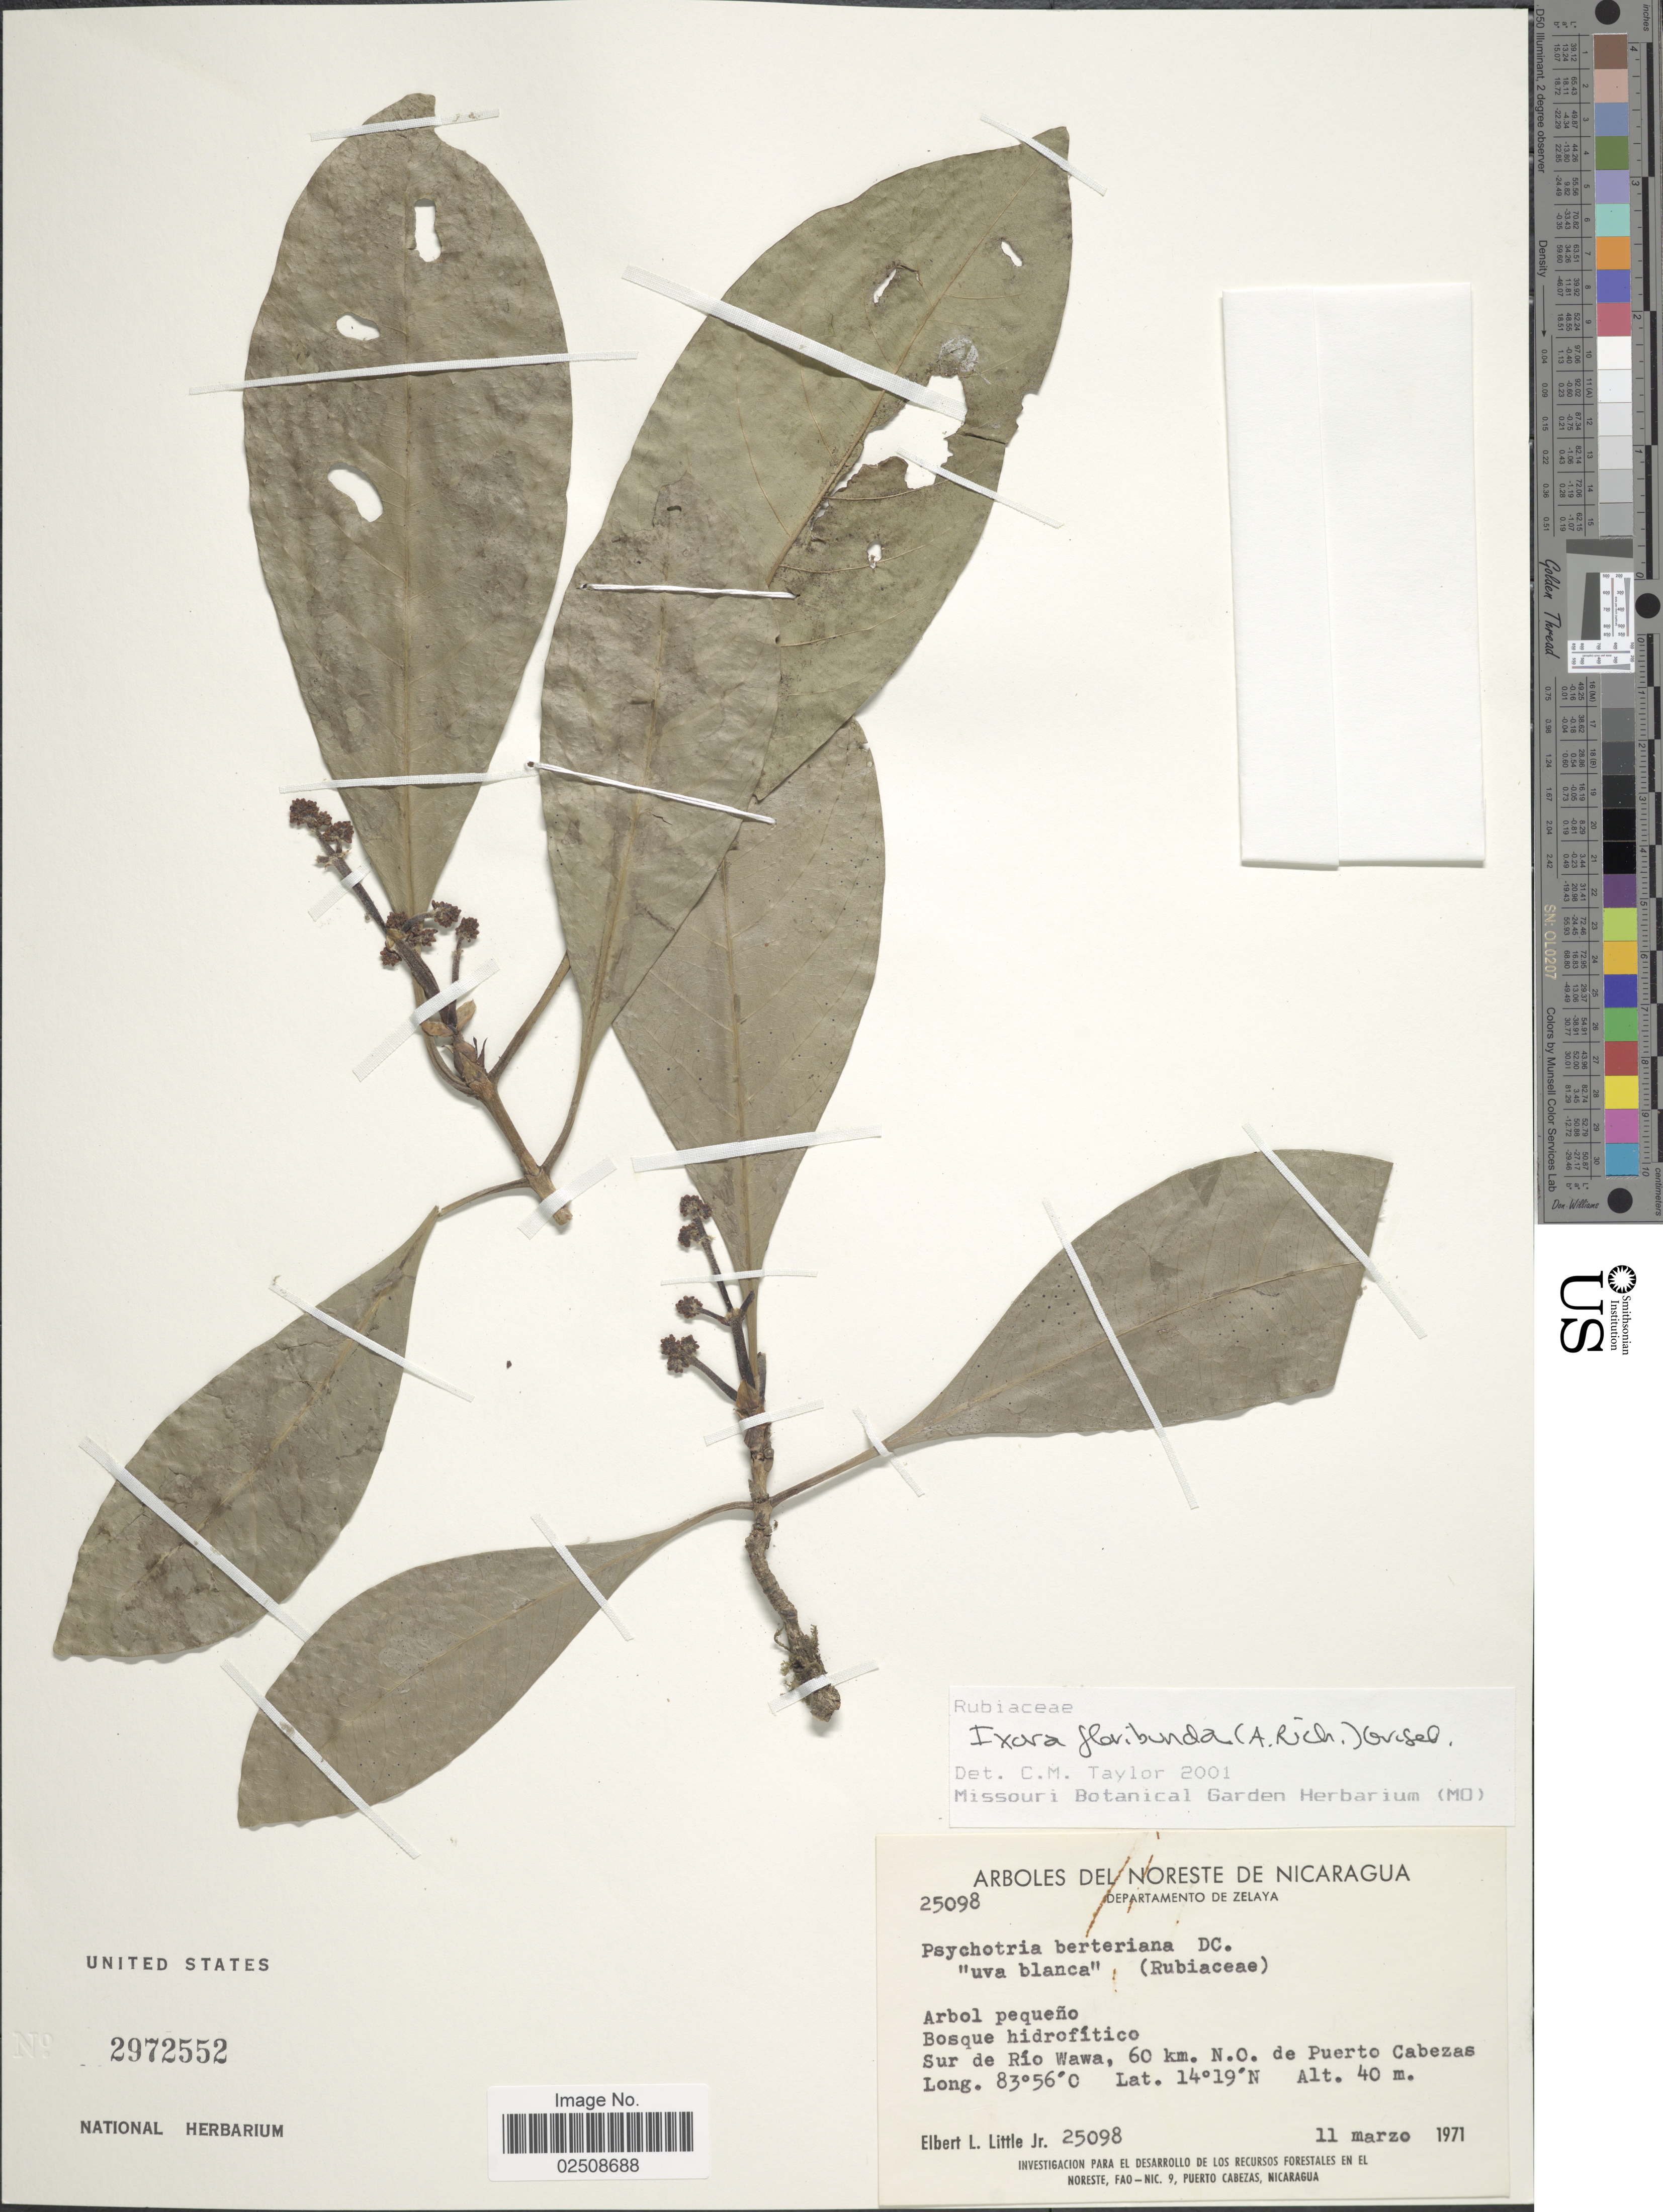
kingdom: Plantae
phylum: Tracheophyta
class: Magnoliopsida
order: Gentianales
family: Rubiaceae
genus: Ixora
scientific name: Ixora floribunda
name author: (A. Rich.) Griseb.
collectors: E. L. Little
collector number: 25098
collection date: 1971-03-11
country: Nicaragua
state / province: Atlantico Norte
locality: Arbooles del Noreste de Nicaragua. Departamento de Zelaya. Sur de Rio Wawa, 60 km. N.O. de Puerto Cabezas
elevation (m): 40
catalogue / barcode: US 2972552